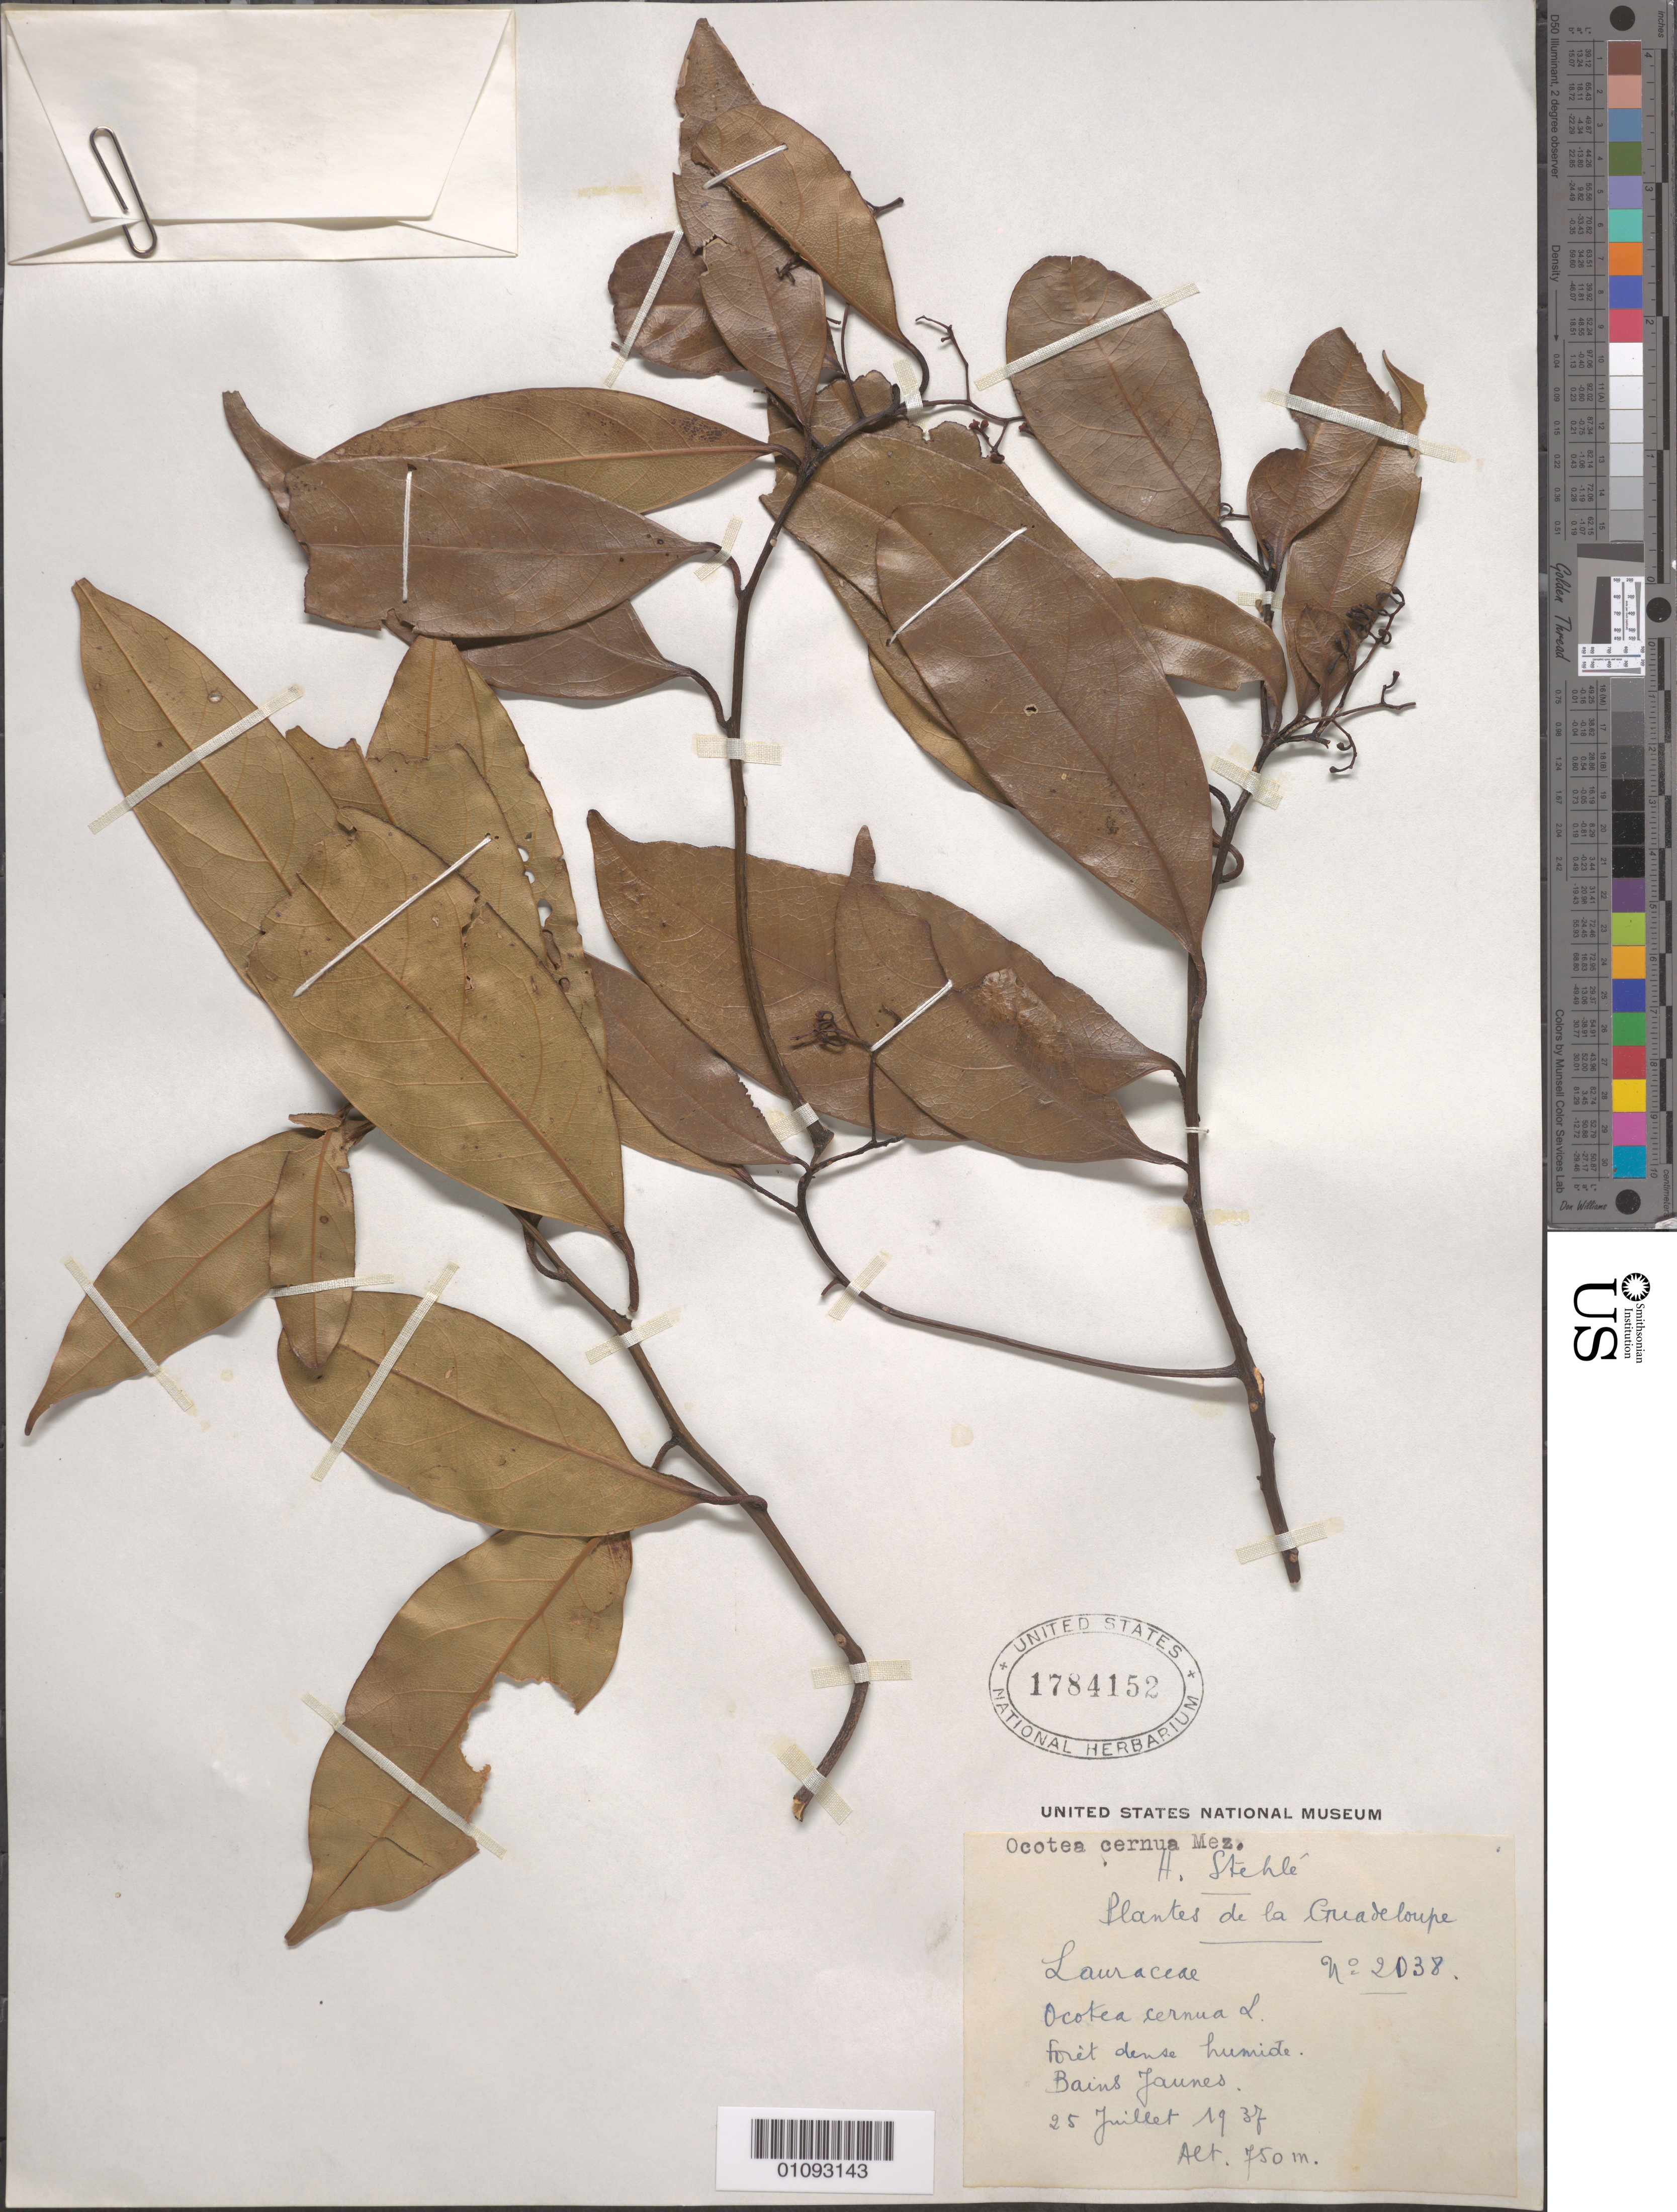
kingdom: Plantae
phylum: Tracheophyta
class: Magnoliopsida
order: Laurales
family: Lauraceae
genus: Ocotea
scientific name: Ocotea cernua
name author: (Nees) Mez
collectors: H. Stehlé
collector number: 2038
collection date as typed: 25 Jul 1937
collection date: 1937-07-25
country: Guadeloupe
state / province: St. Claude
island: Basse Terre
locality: Bains Jaune.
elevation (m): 750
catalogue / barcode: US 1784152